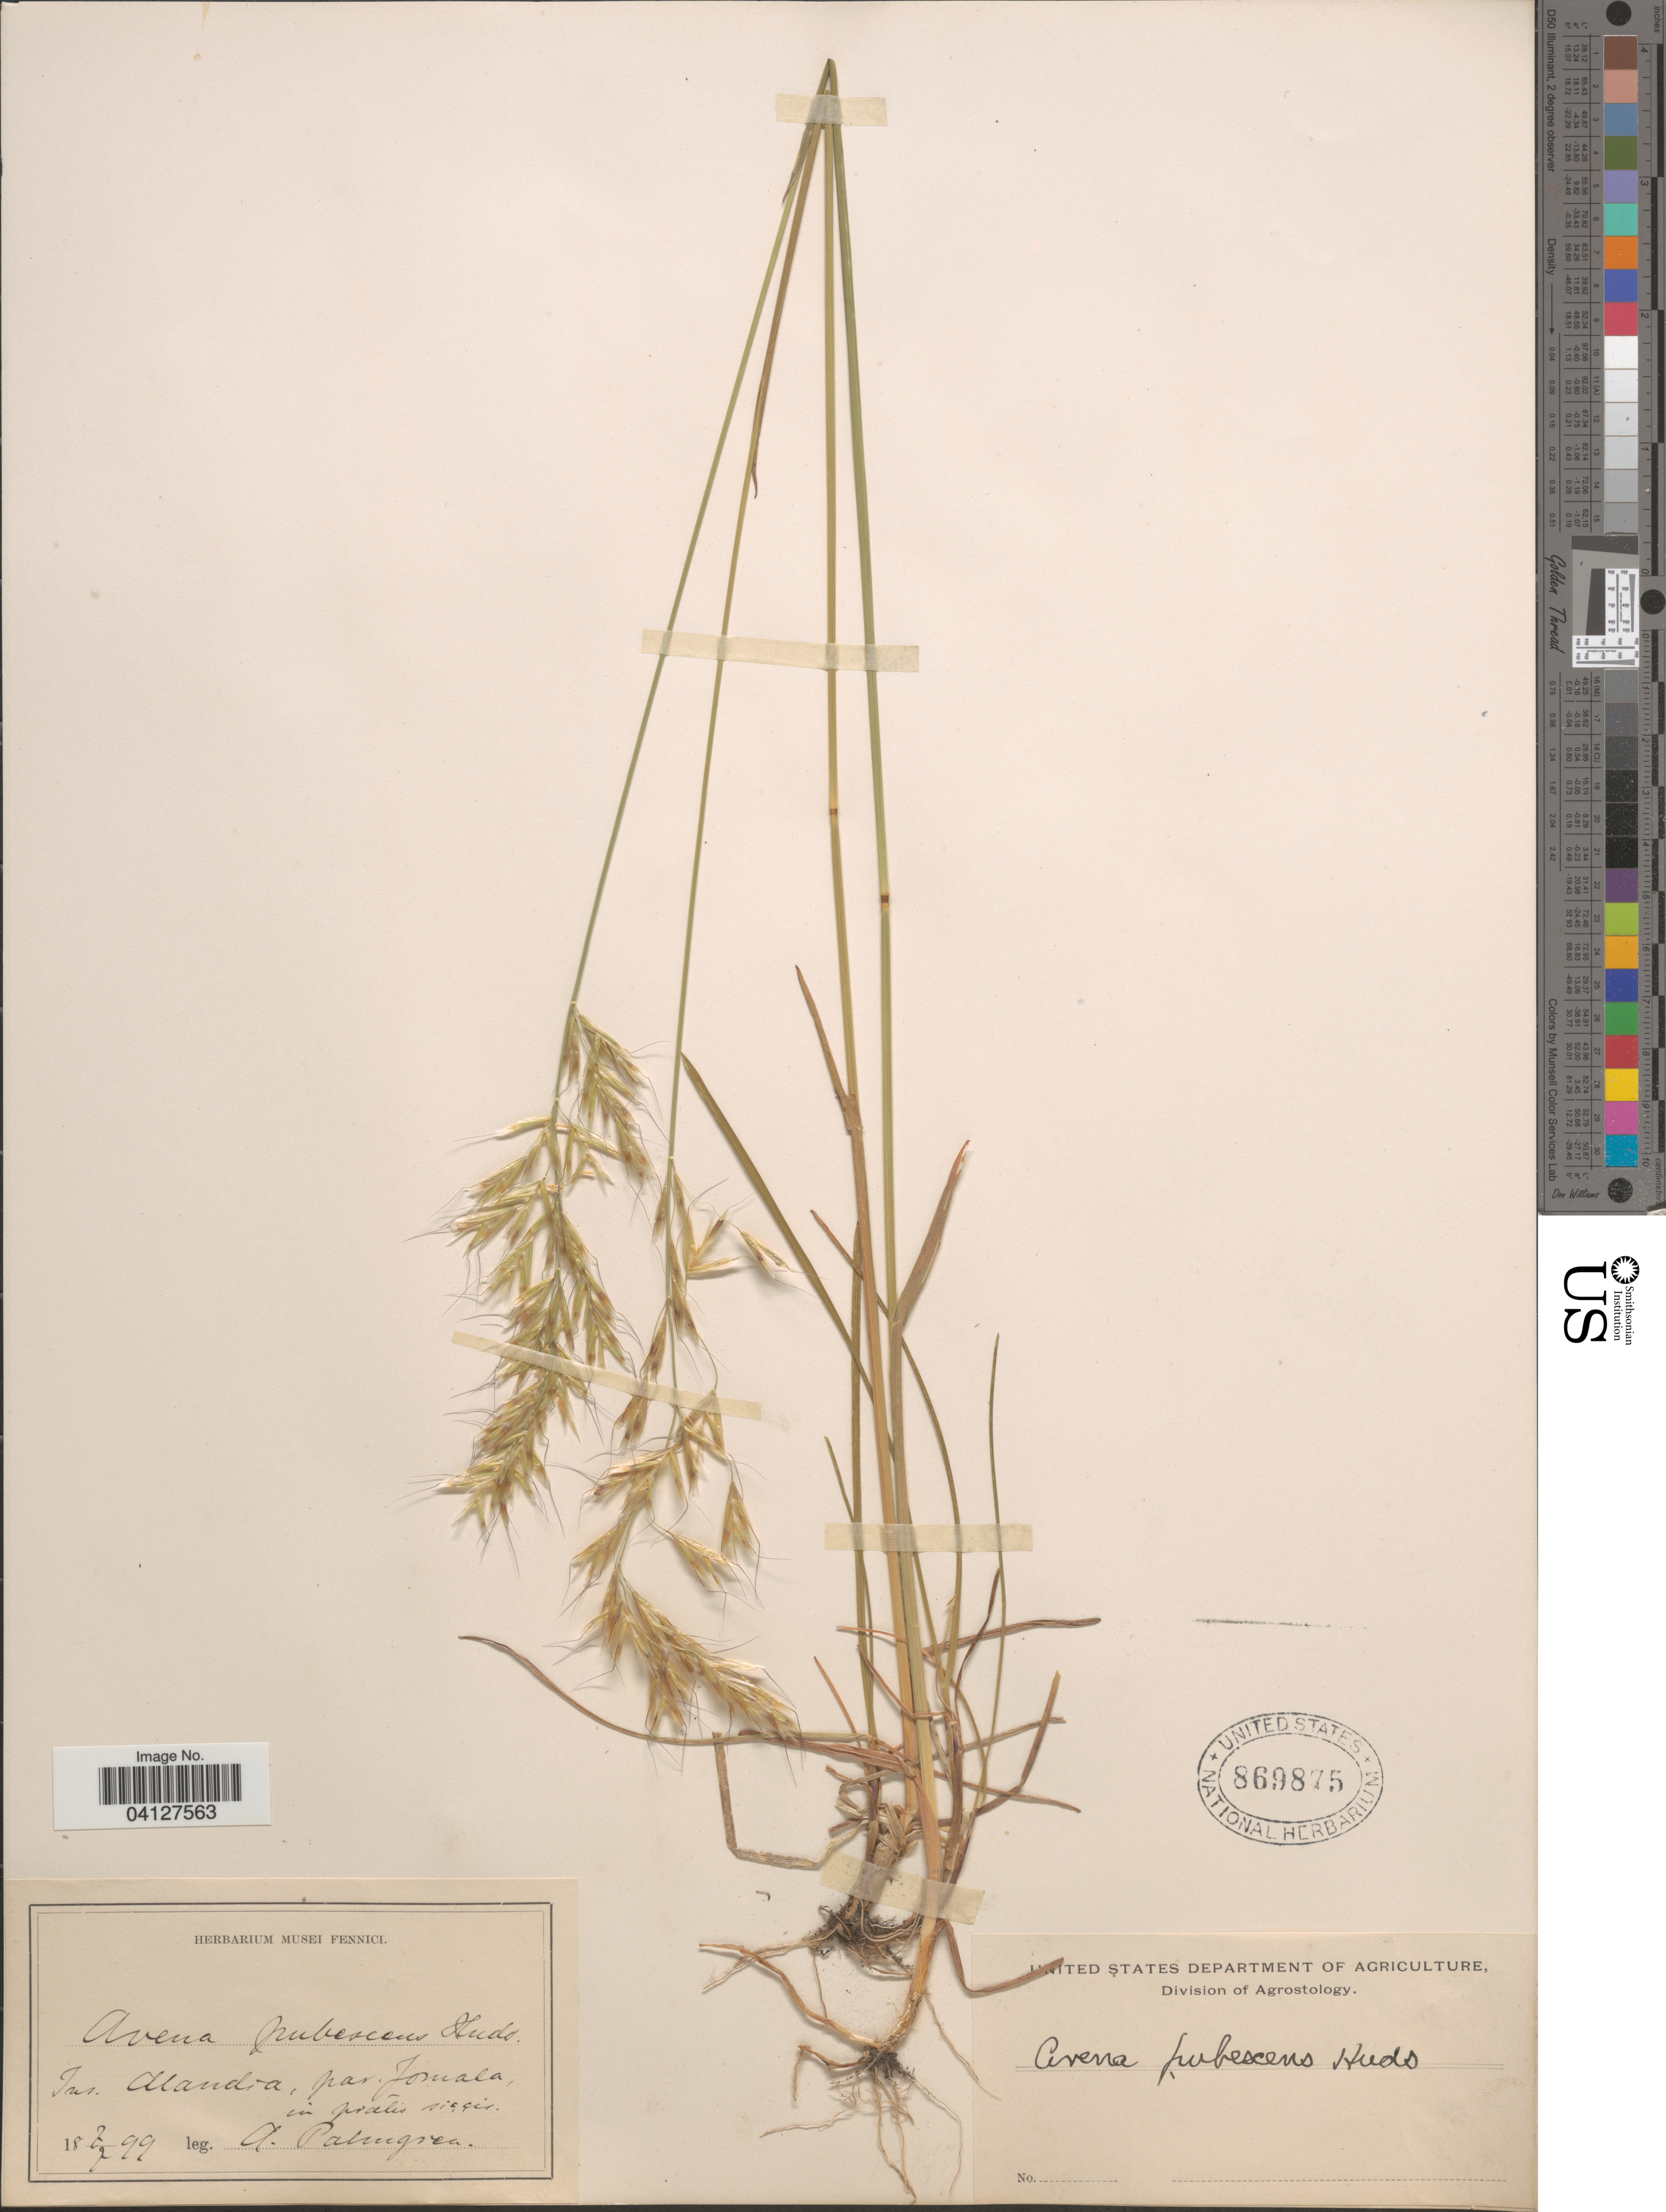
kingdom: Plantae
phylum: Tracheophyta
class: Liliopsida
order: Poales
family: Poaceae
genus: Avena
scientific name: Avena pubescens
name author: Huds.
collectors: A. Palmgren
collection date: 1899-07-07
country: Finland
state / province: Ahvenanmaa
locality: Ins. Alandia, par. Jomala, in pratis siccis.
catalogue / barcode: US 869875